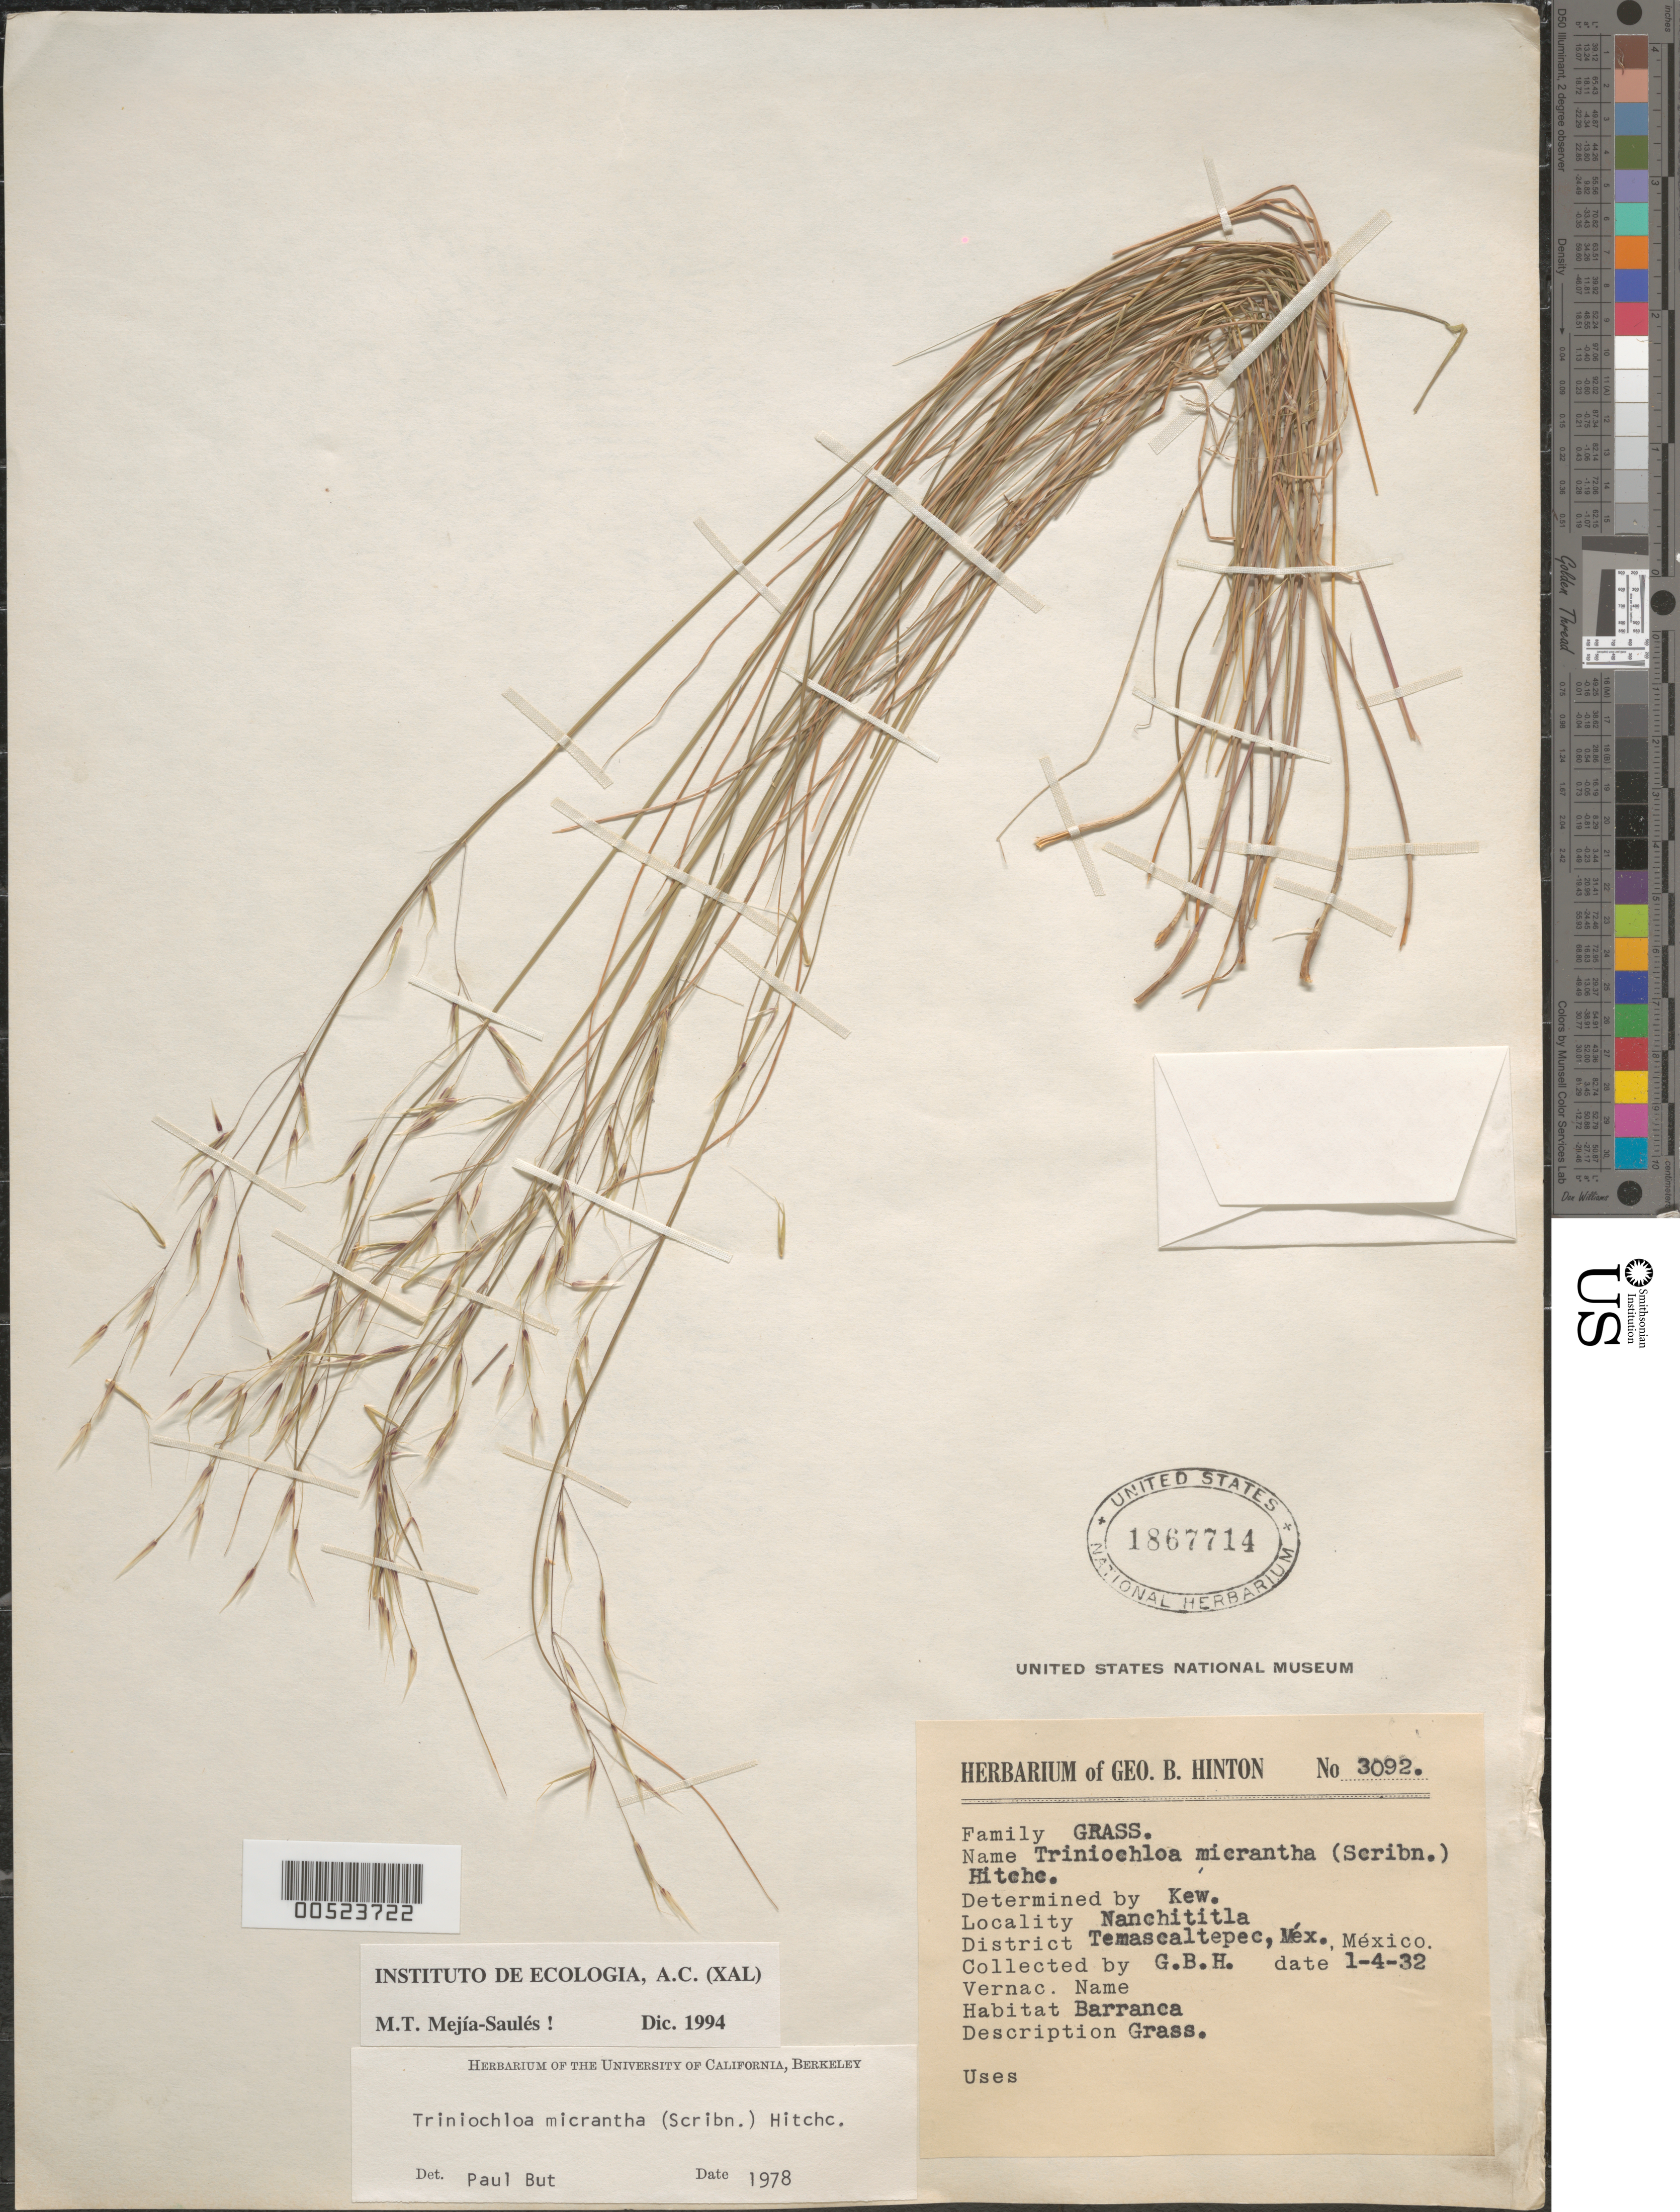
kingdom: Plantae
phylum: Tracheophyta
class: Liliopsida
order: Poales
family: Poaceae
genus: Triniochloa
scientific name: Triniochloa micrantha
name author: (Scribn.) Hitchc.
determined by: Mejía-Sauls, M. T.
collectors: G. B. H.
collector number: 3092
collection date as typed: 4 Jan 1932 to 1 Apr 1932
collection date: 1932-01-04/1932-04-01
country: Mexico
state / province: México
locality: Nanchititla, Temascaltepec Dist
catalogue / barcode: US 1867714